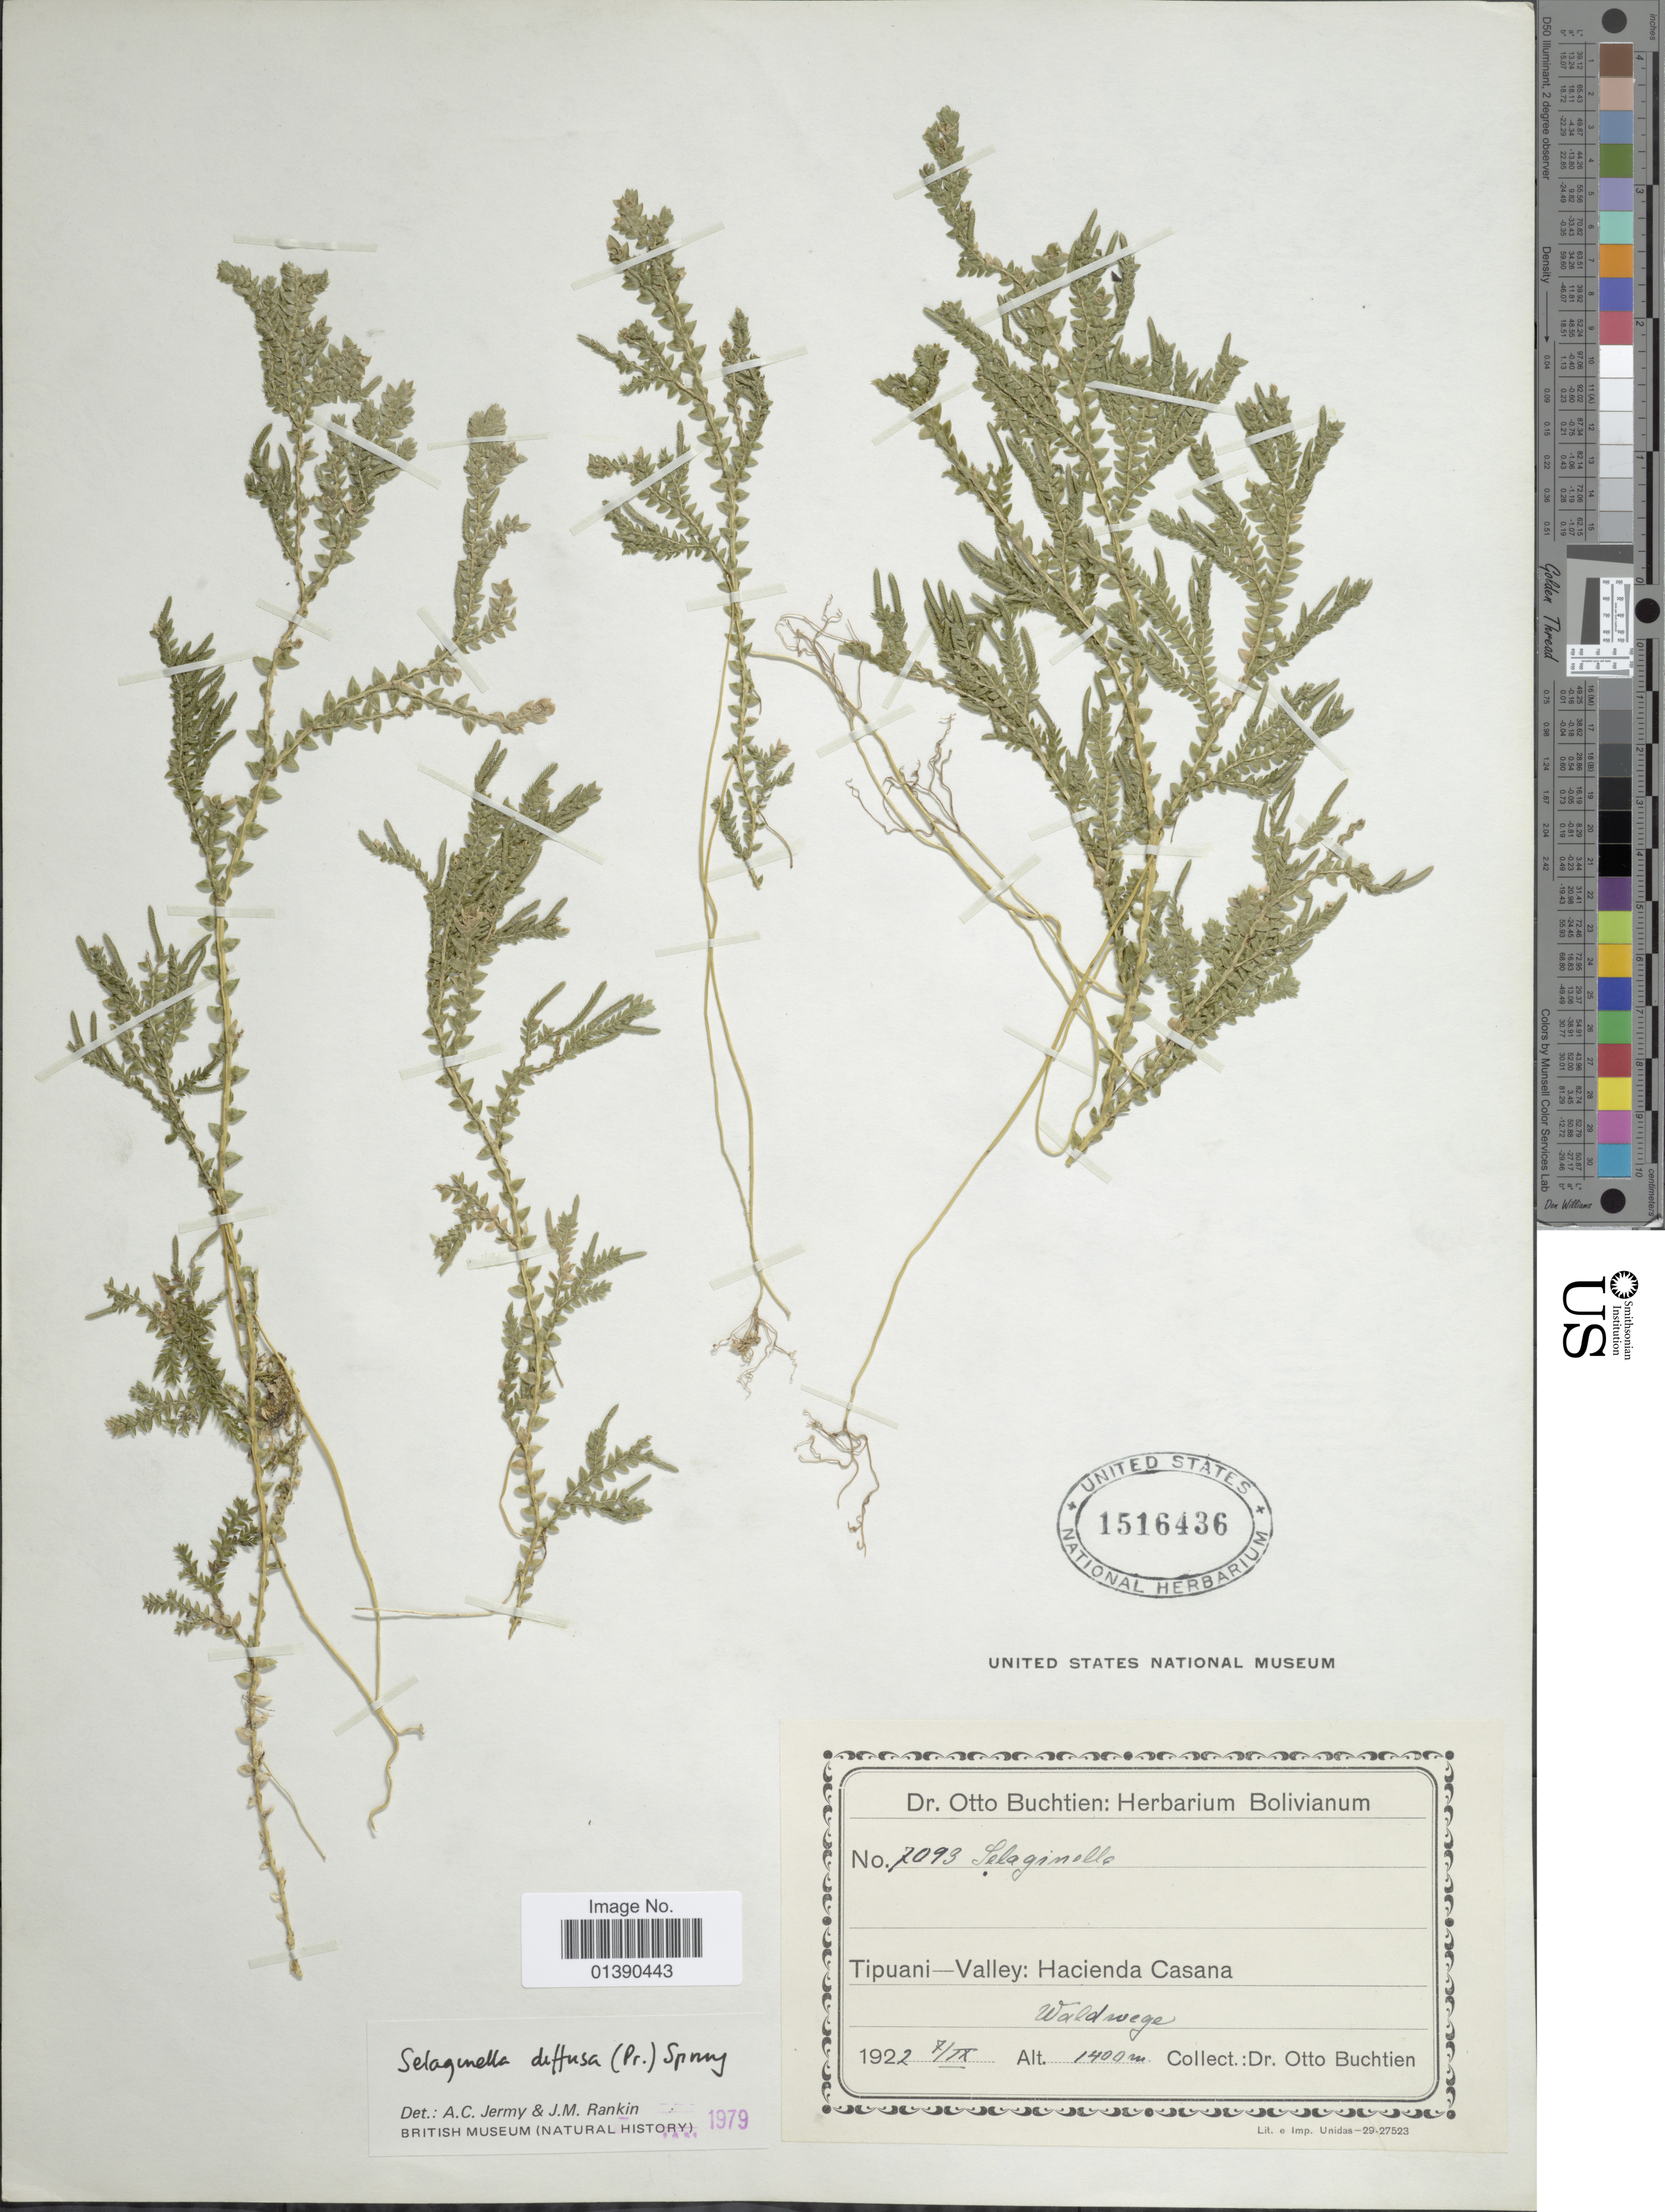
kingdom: Plantae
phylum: Tracheophyta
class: Lycopodiopsida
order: Selaginellales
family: Selaginellaceae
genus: Selaginella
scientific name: Selaginella diffusa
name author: (C. Presl) Spring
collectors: O. Buchtien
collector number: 7093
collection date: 1922-09-07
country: Bolivia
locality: Tipuani-Valley: Hacienda Casana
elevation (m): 1400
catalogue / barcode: US 1516436